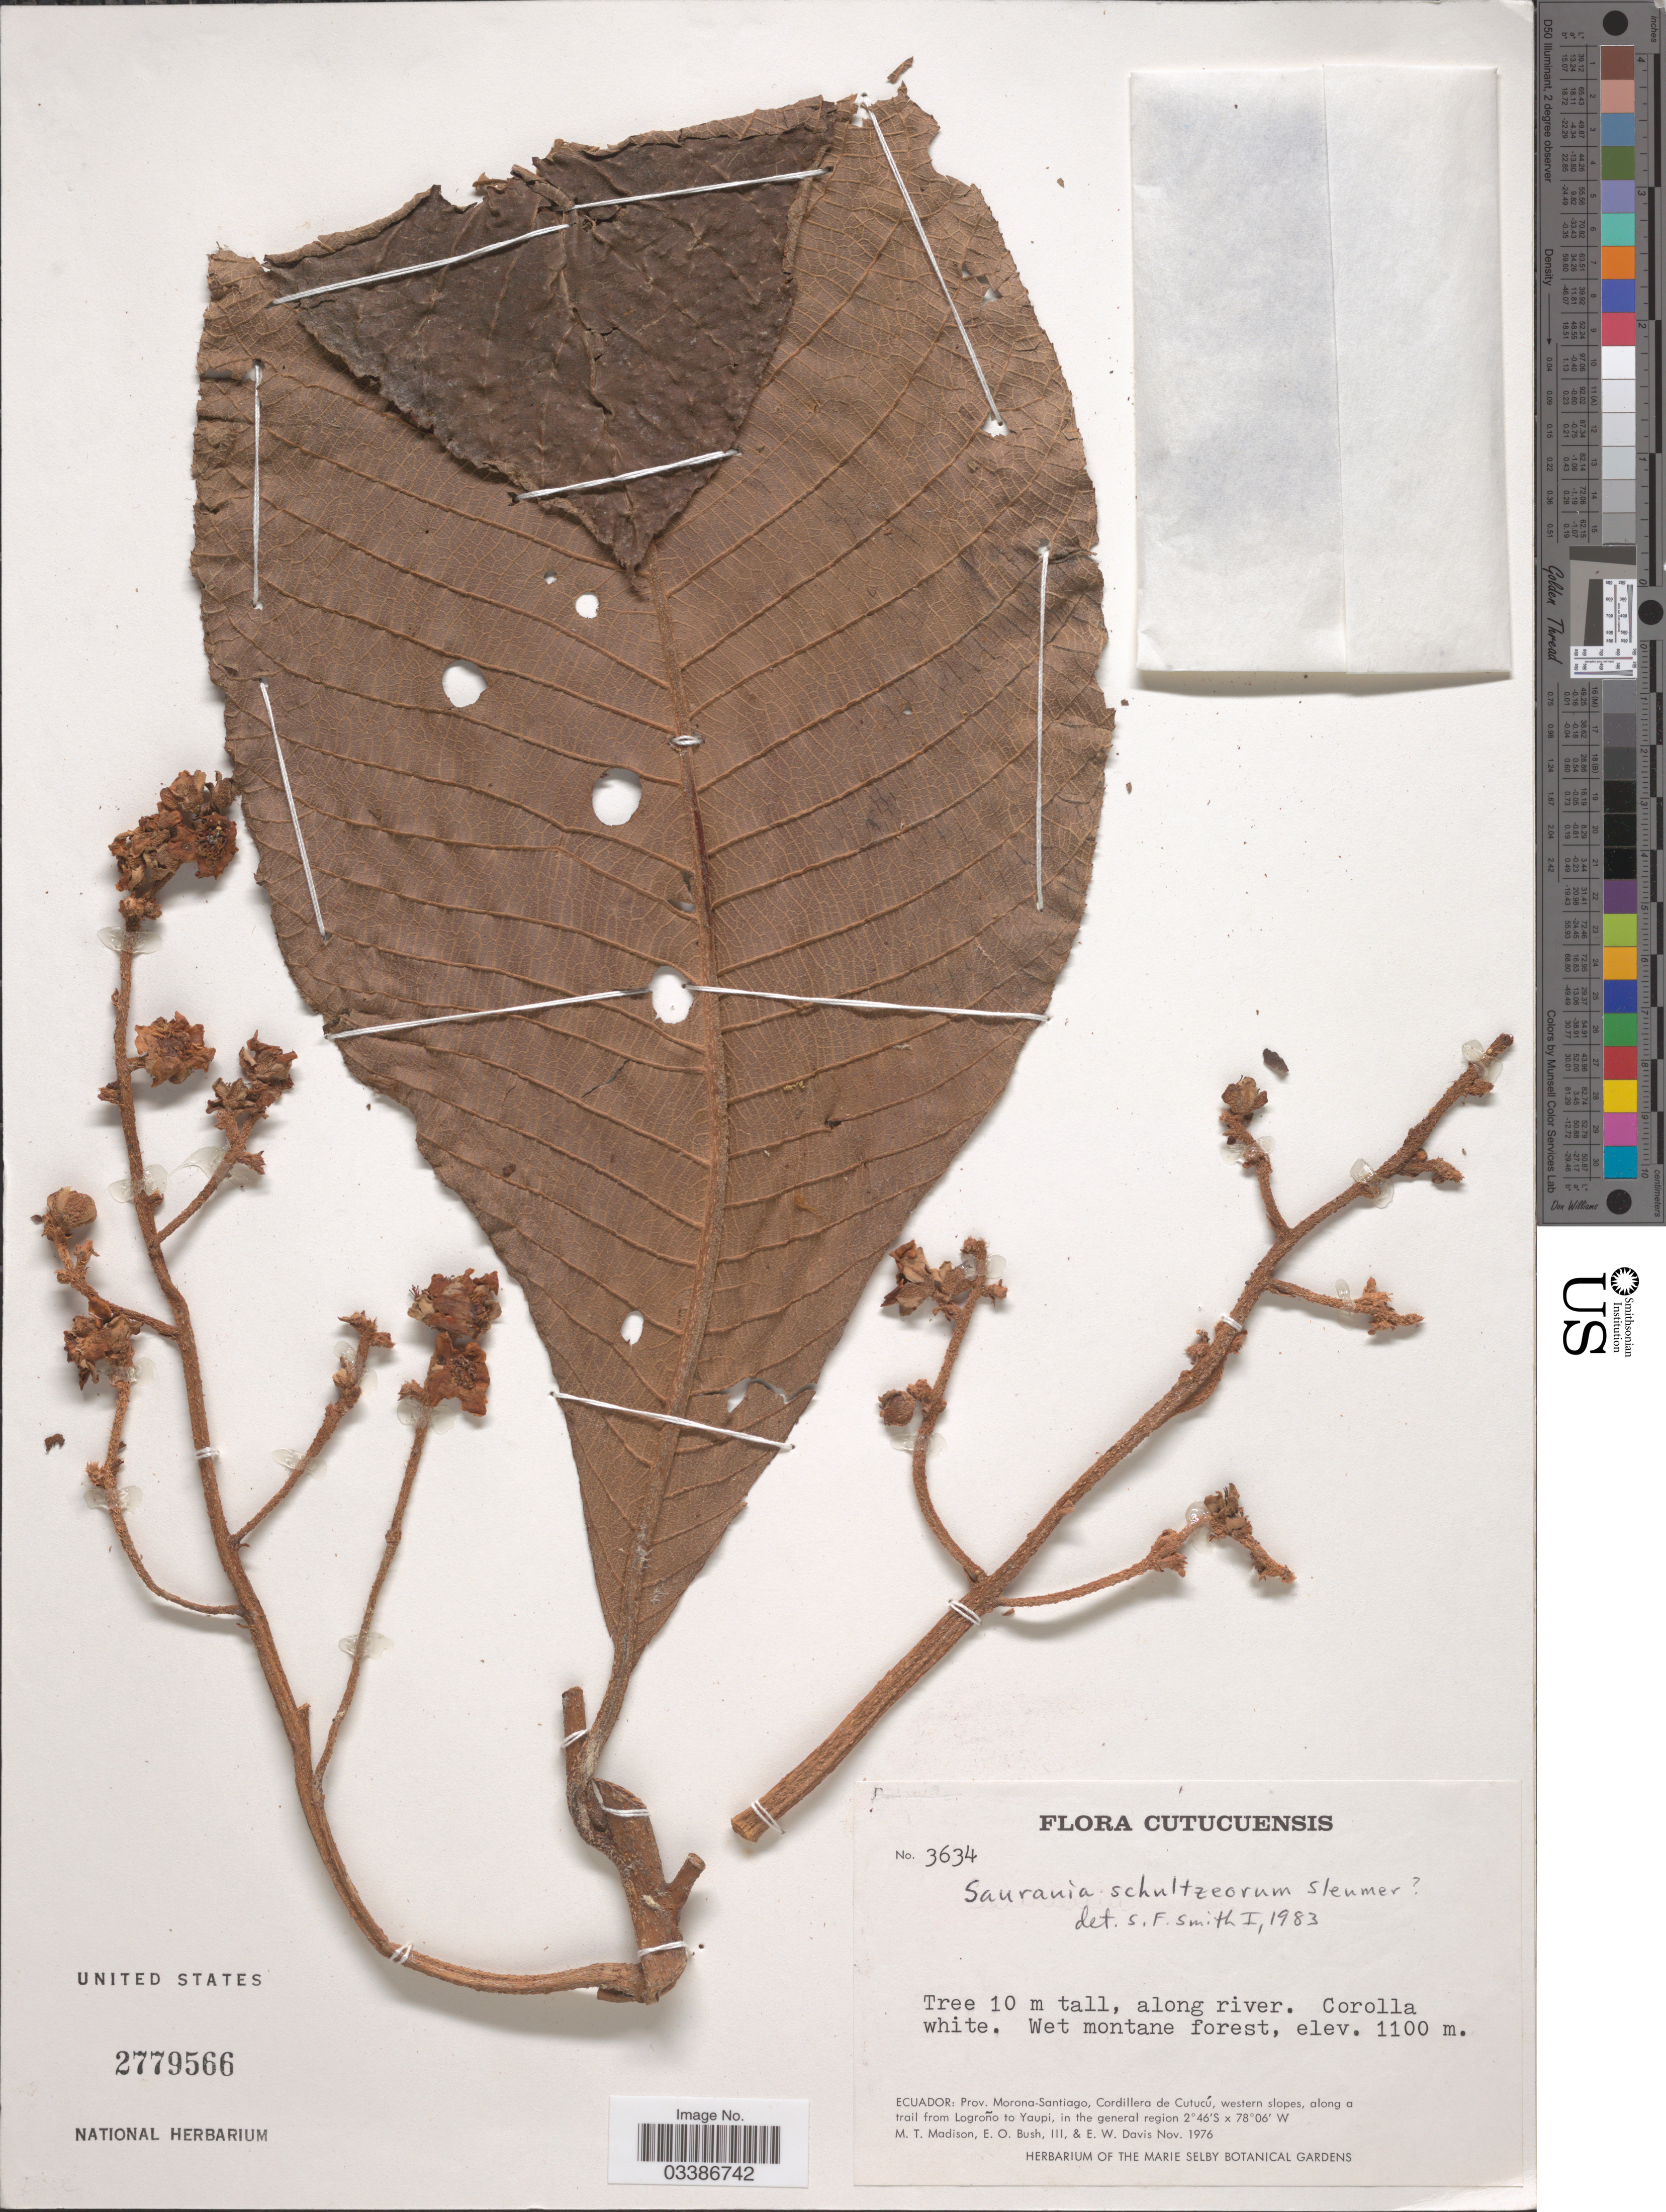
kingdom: Plantae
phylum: Tracheophyta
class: Magnoliopsida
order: Ericales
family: Actinidiaceae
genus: Saurauia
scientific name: Saurauia schultzeorum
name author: Sleumer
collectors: M. T. Madison, E. O. Bush & E. W. Davis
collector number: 3634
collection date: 1976-11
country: Ecuador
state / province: Morona-Santiago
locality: Cordillera de Cutucú, western slopes, along a trail from Logroño to Yaupi, in the general region.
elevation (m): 1100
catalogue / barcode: US 2779566